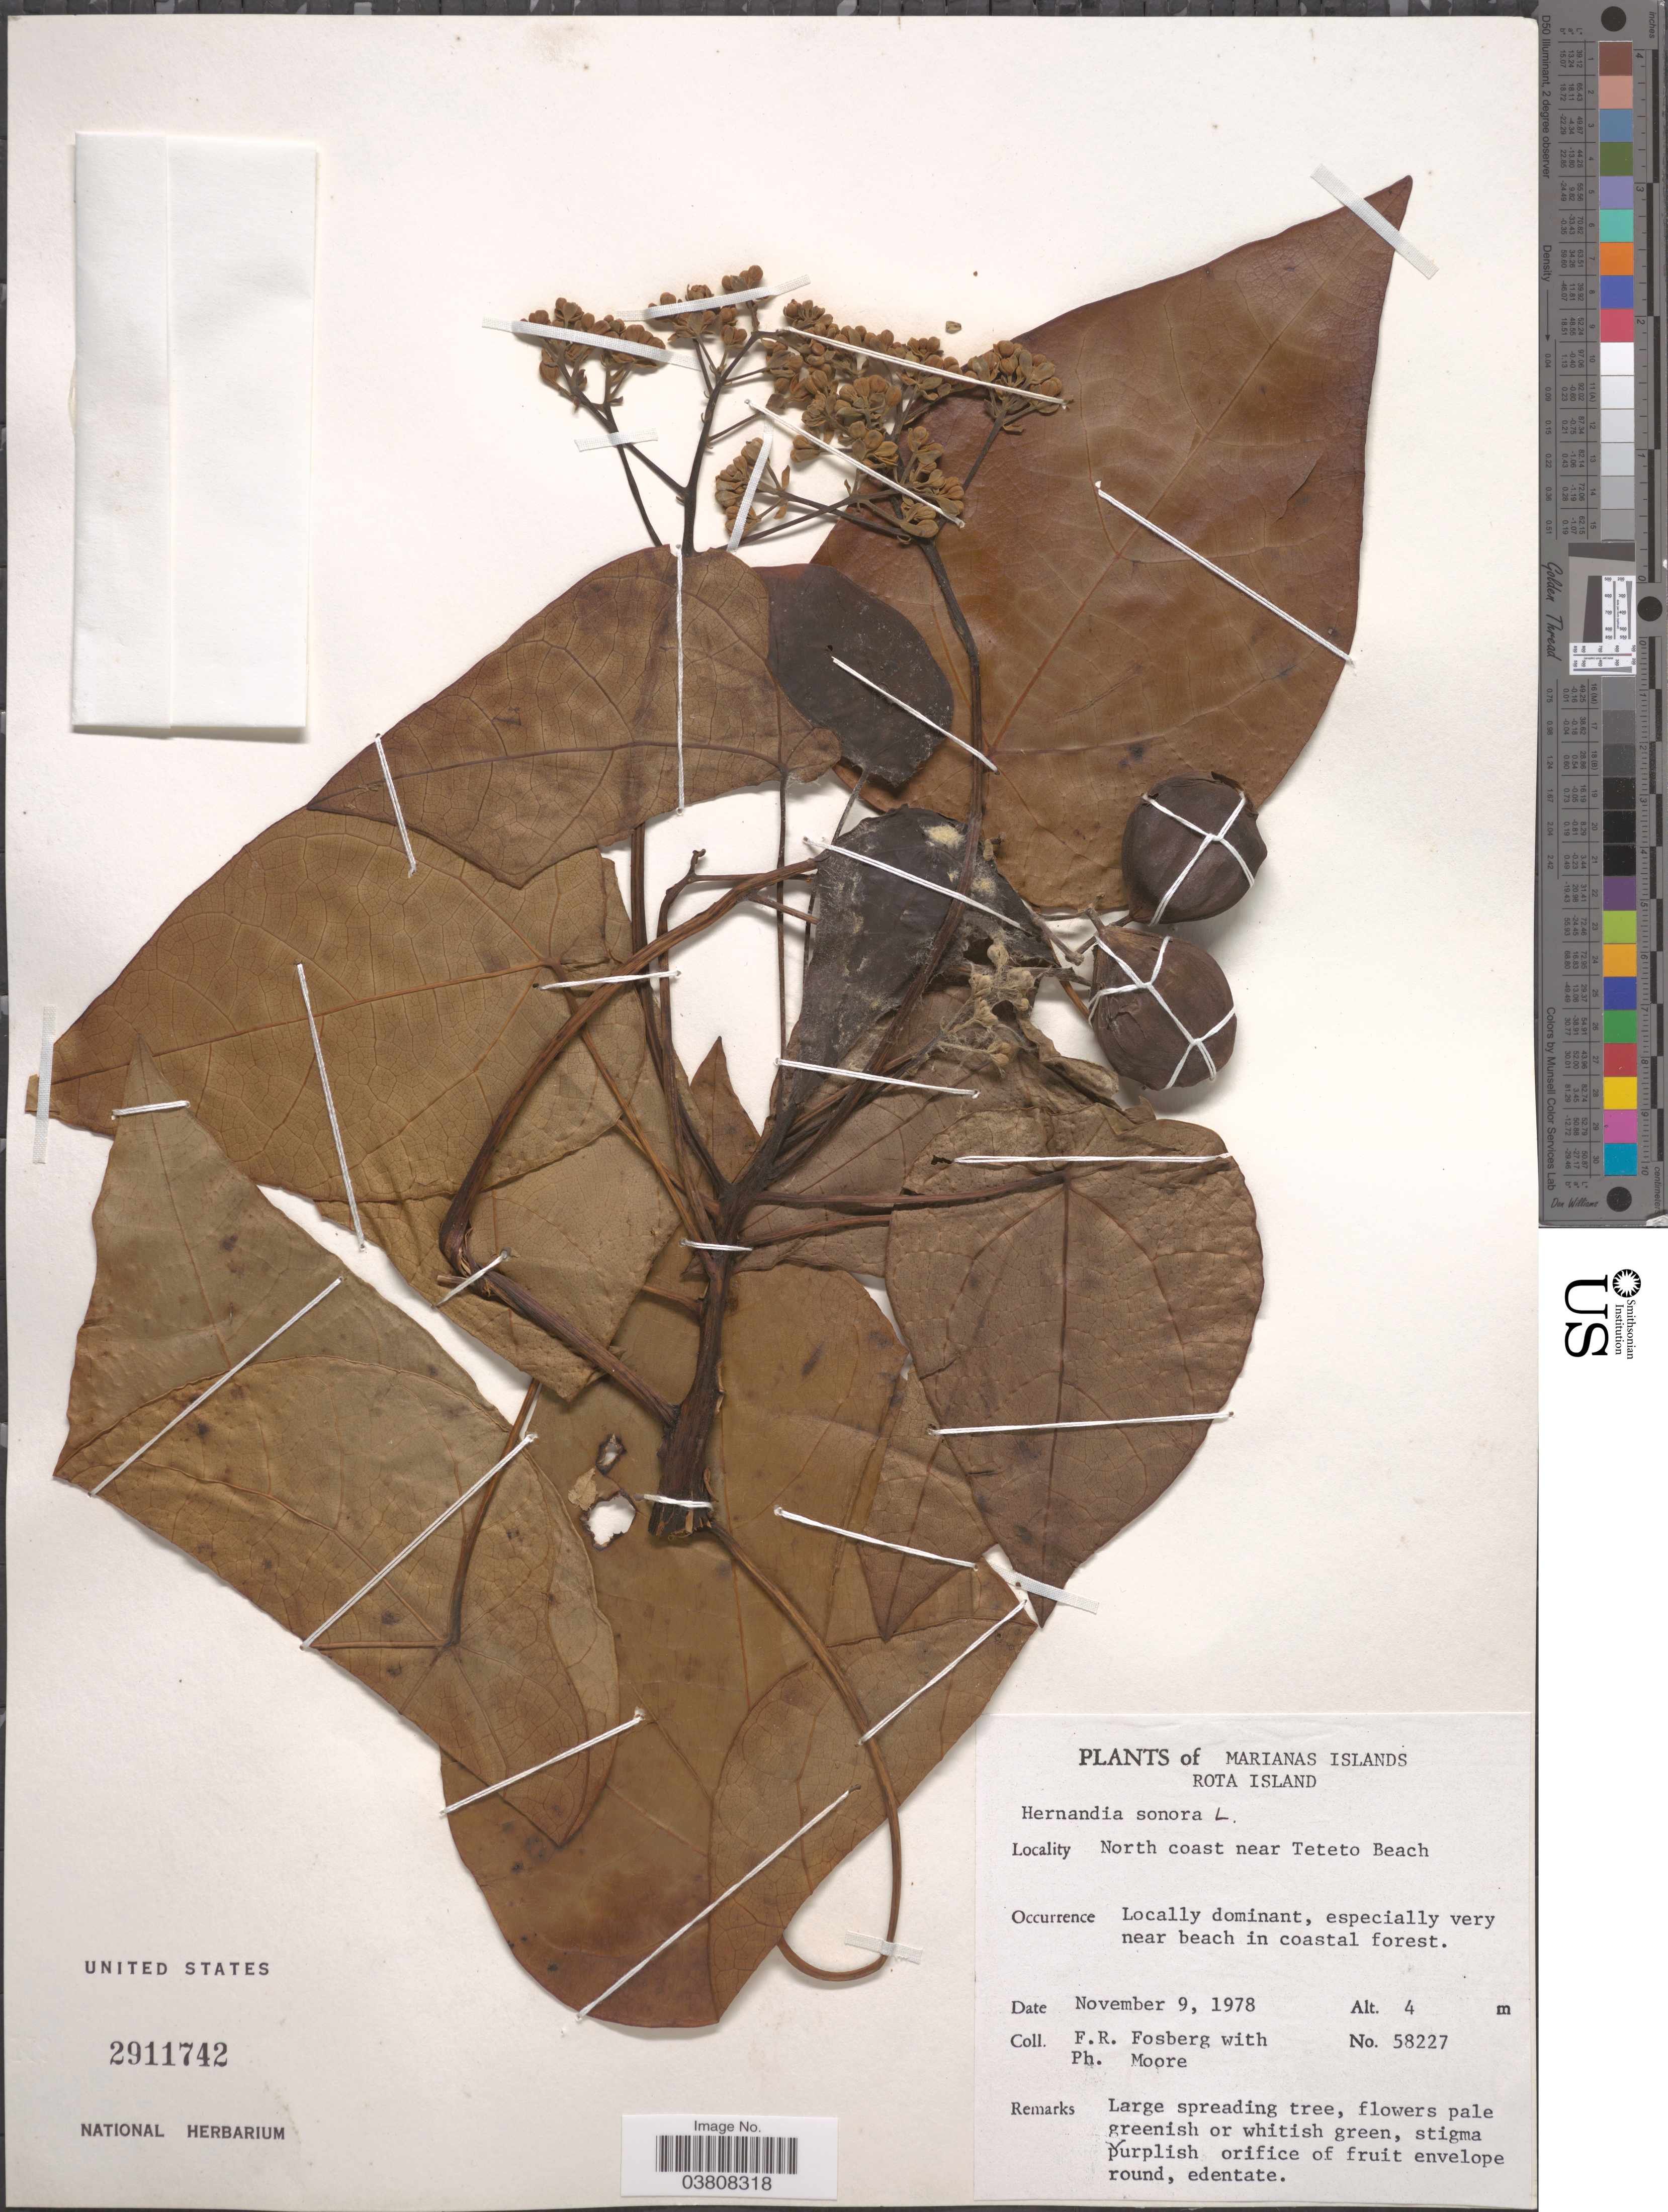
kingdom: Plantae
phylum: Tracheophyta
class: Magnoliopsida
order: Laurales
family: Hernandiaceae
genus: Hernandia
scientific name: Hernandia nymphaeifolia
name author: (C. Presl) Kubitzki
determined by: Strong, Mark T., (BOT), Smithsonian Institution - National Museum of Natural History (UNITED STATES)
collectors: F. R. Fosberg & P. Moore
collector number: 58227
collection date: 1978-11-09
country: Northern Mariana Islands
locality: Marianas Islands. Rota Island. North coast near Teteto Beach.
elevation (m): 4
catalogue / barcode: US 2911742